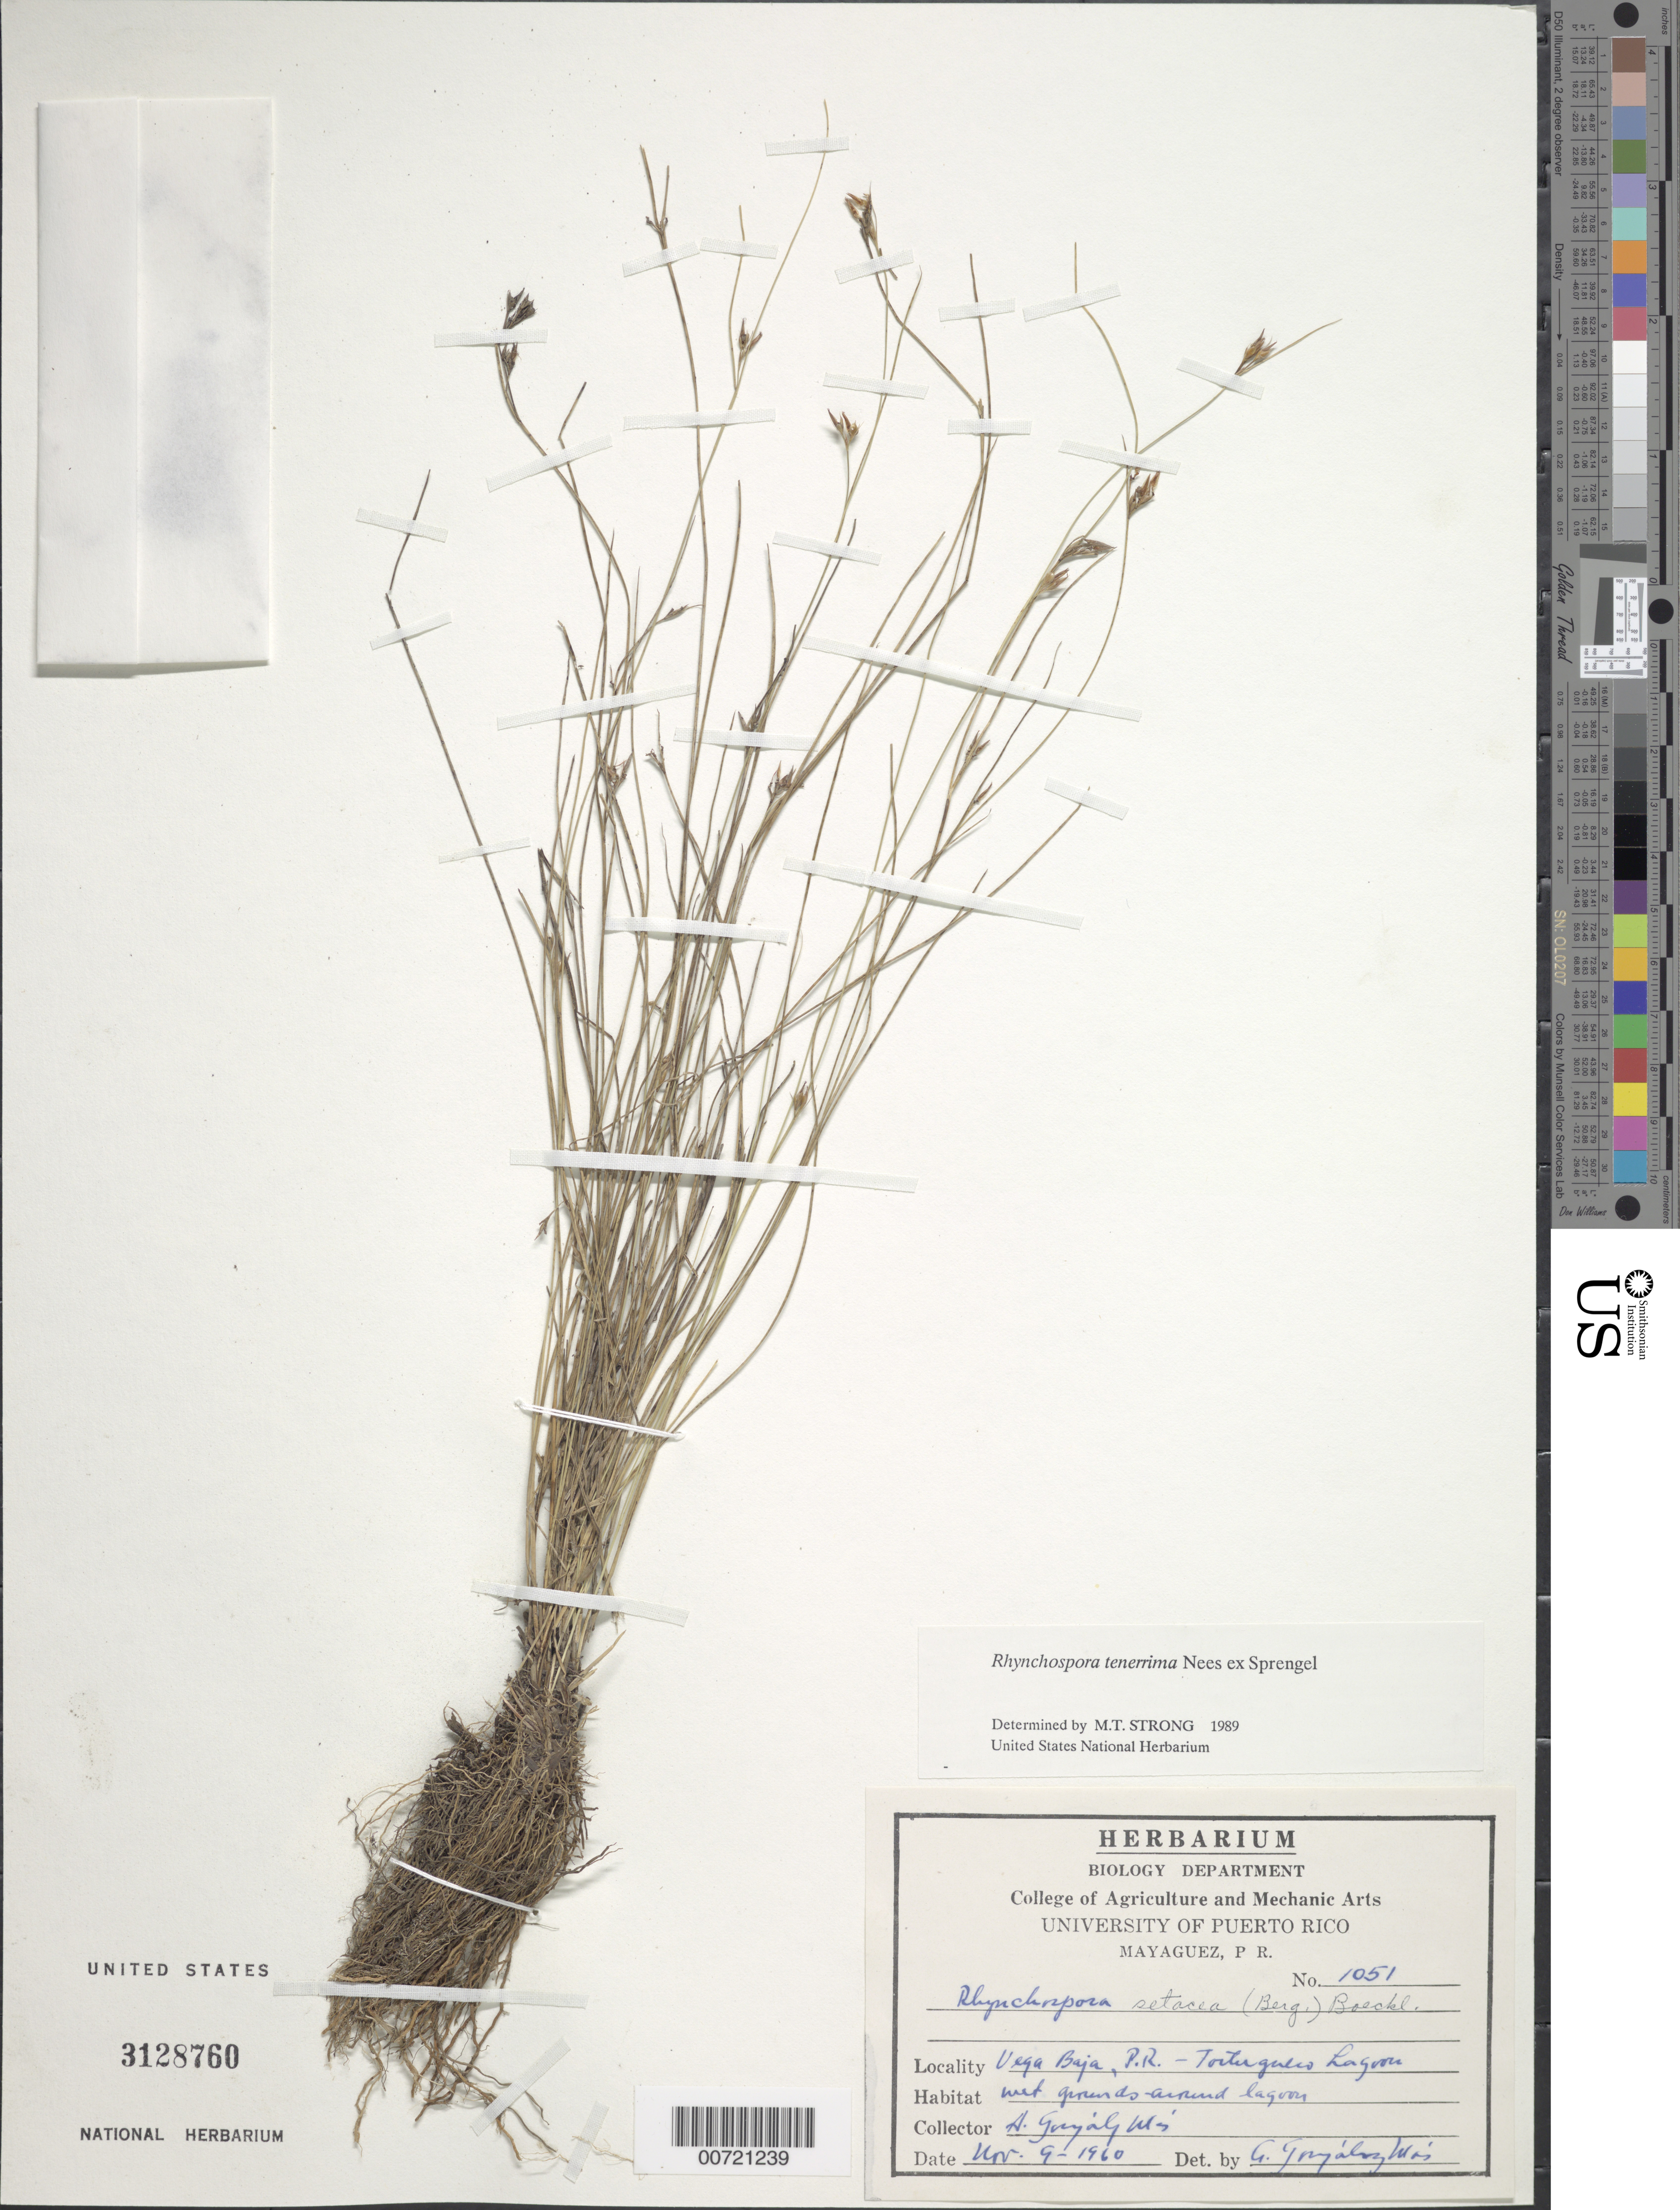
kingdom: Plantae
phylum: Tracheophyta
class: Liliopsida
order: Poales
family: Cyperaceae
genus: Rhynchospora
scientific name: Rhynchospora tenerrima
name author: Nees ex Spreng.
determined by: Strong, M. T., (US), Smithsonian Institution - National Museum of Natural History (UNITED STATES)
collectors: A. González Más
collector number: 1051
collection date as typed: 09 Nov 1960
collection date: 1960-11-09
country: Puerto Rico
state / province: Manatí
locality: Vega Baja: Tortuguero Lagoon.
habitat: Wet grounds around lagoon.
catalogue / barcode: US 3128760